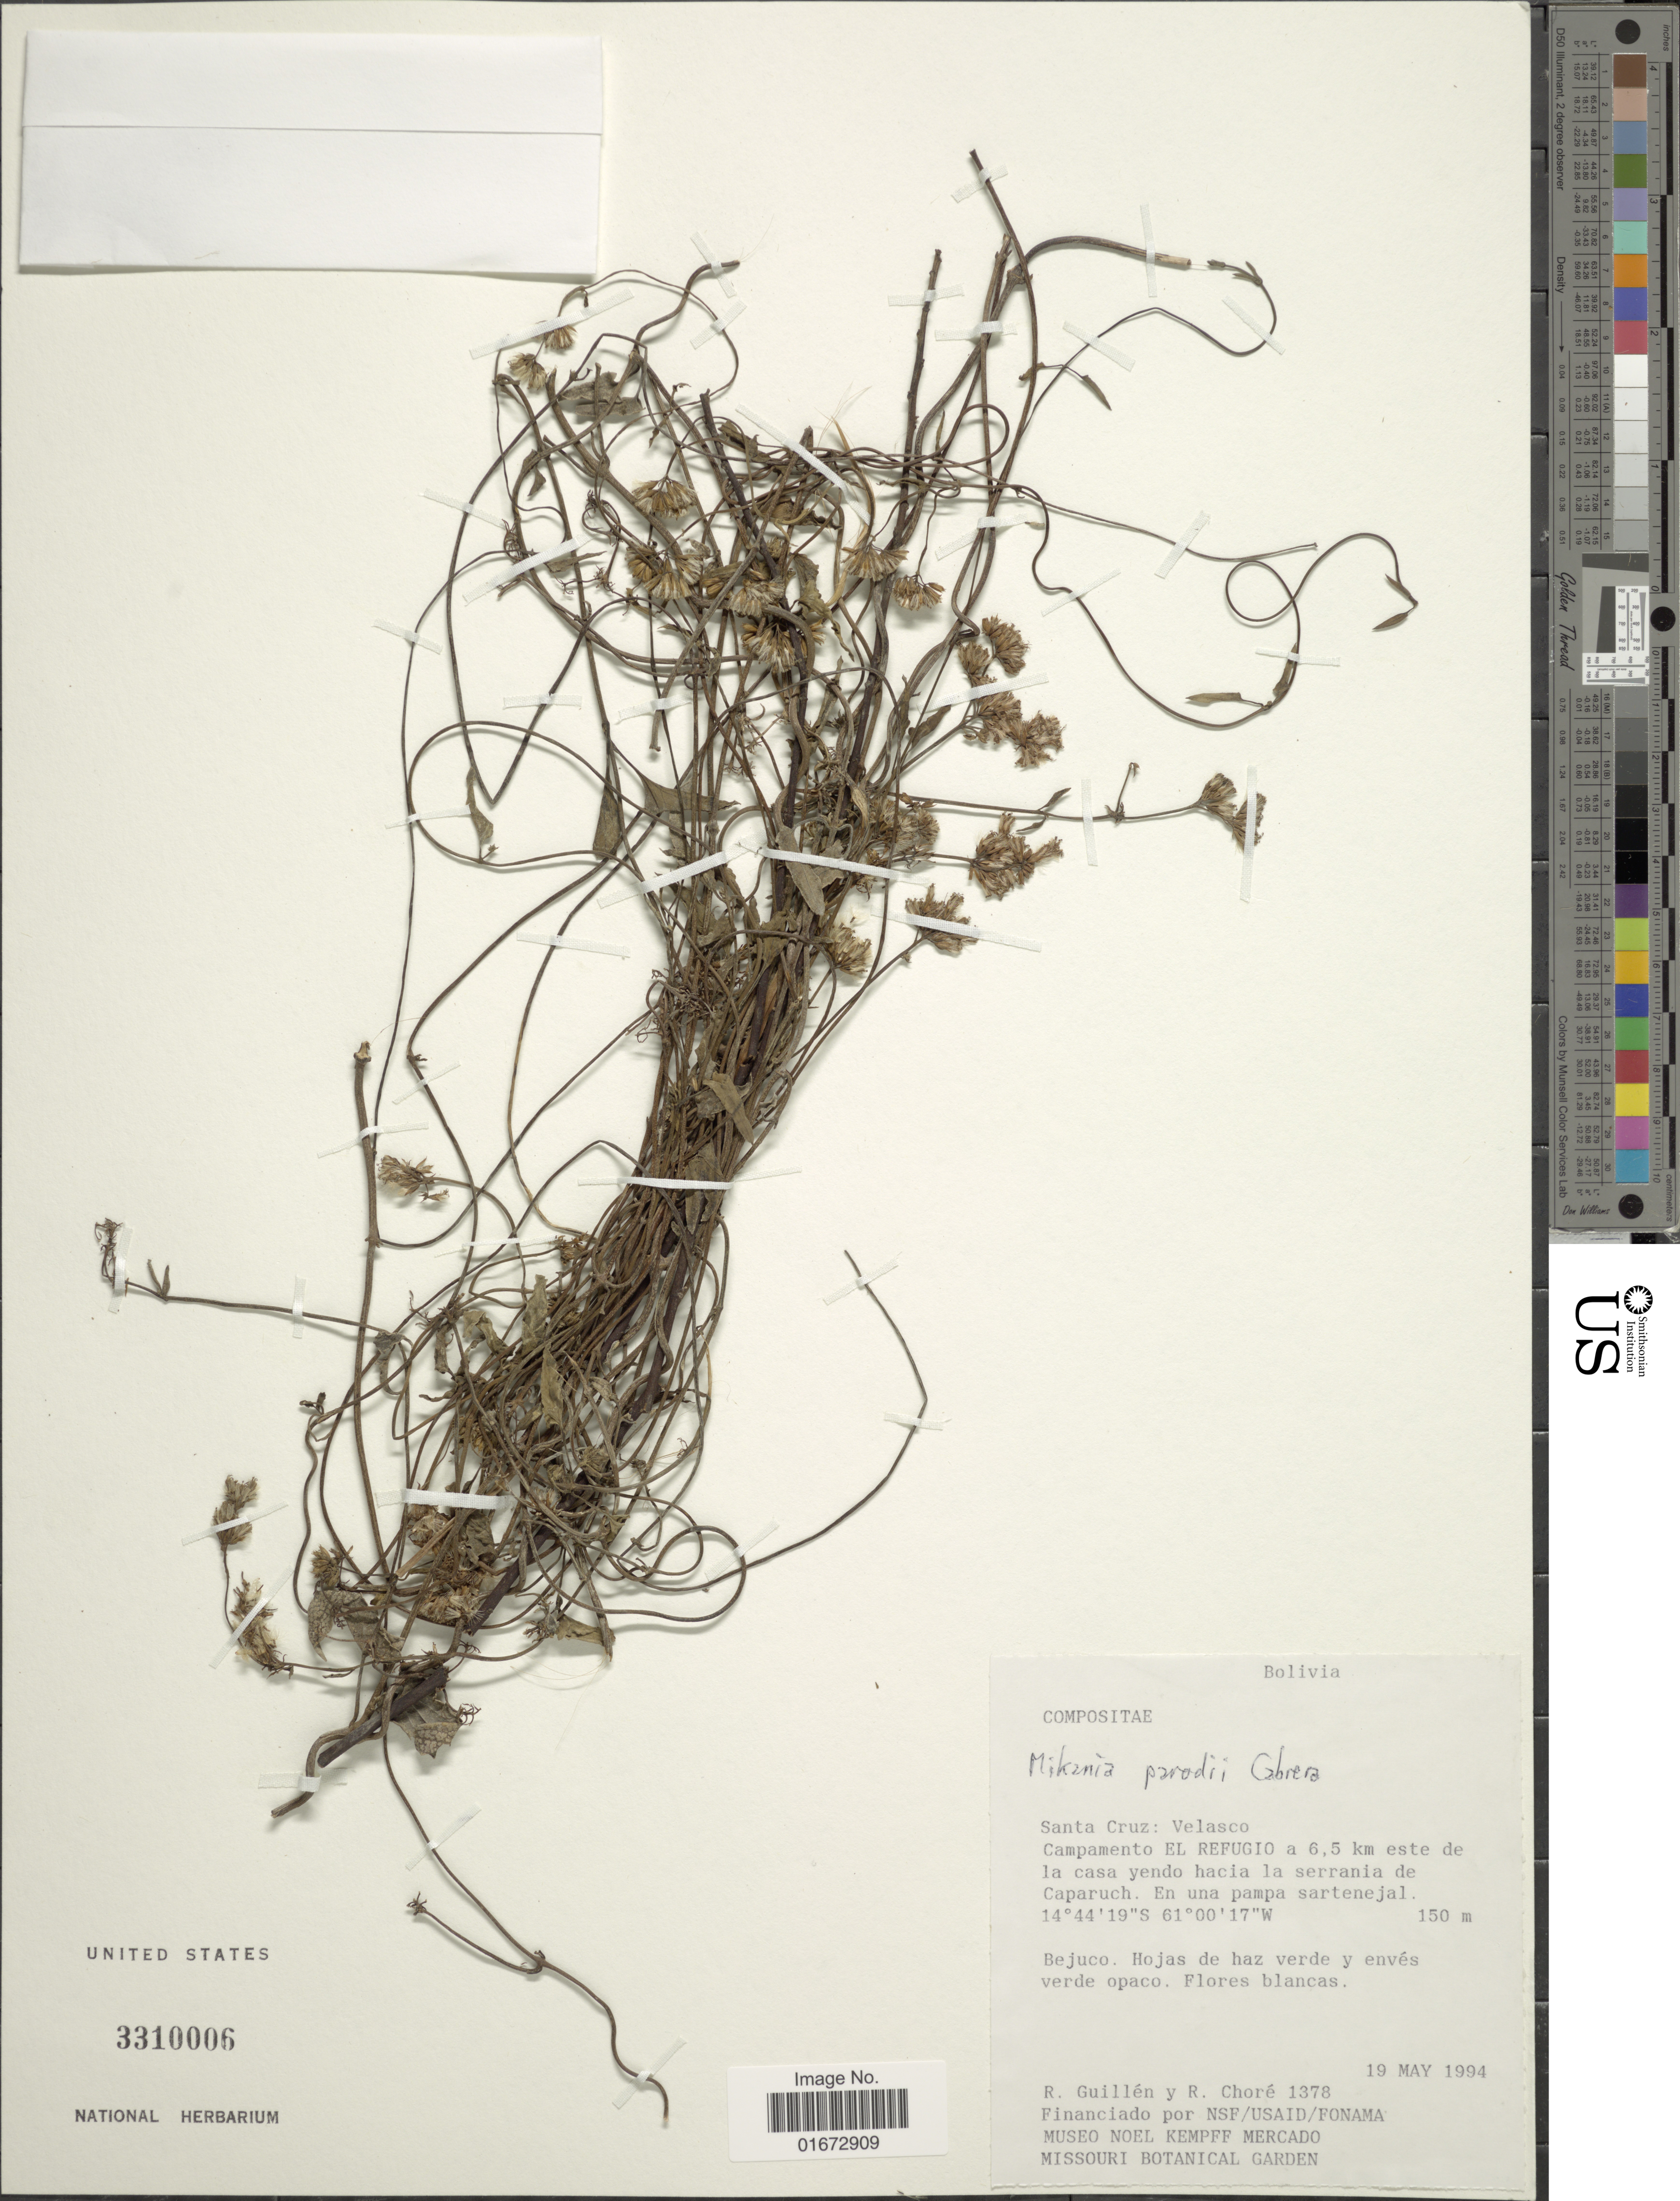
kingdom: Plantae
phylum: Tracheophyta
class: Magnoliopsida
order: Asterales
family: Asteraceae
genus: Mikania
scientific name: Mikania parodii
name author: Cabrera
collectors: R. Guillen & R. Choré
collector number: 1378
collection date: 1994-05-19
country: Bolivia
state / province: Santa Cruz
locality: Santa Cruz: Velasco. Campamento El Refugio a 6.5 km este de la casa yendo hacia la serrania de Caparuch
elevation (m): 150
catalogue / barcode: US 3310006